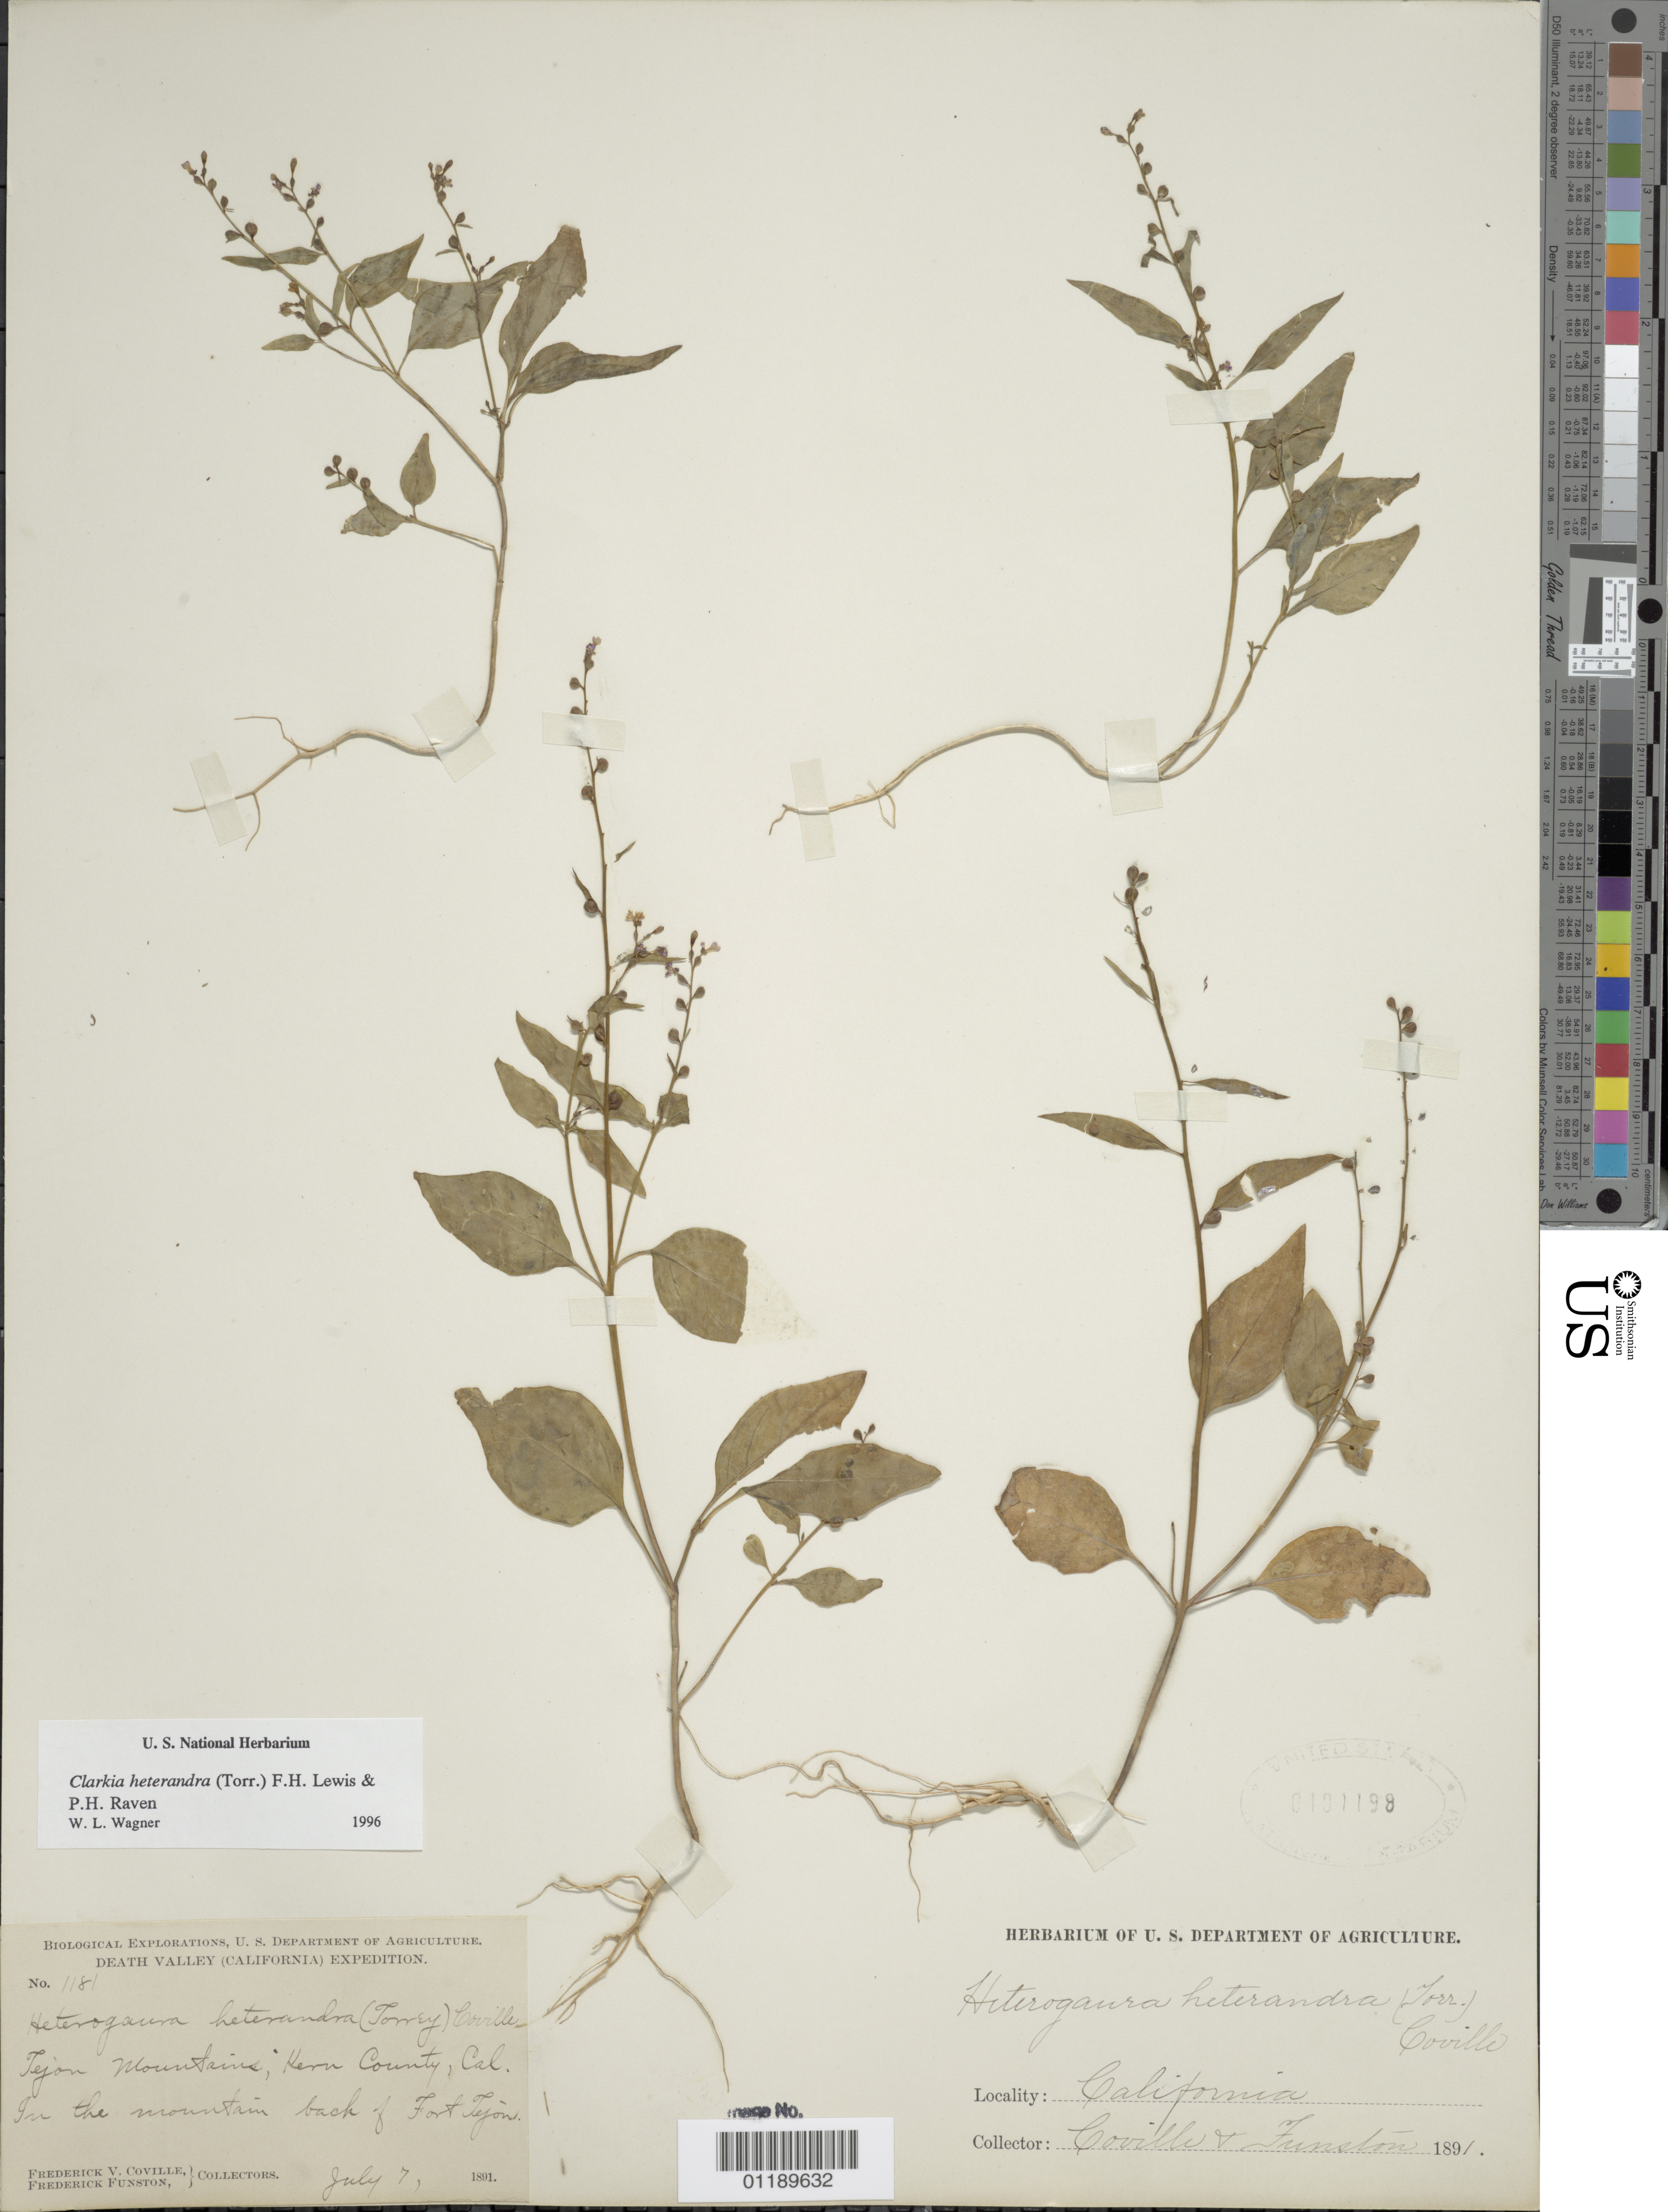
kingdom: Plantae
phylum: Tracheophyta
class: Magnoliopsida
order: Myrtales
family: Onagraceae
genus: Clarkia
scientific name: Clarkia heterandra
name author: (Torr.) F. H. Lewis & P.H. Raven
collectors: F. V. Coville & F. Funston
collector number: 1181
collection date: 1891-07-07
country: United States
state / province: California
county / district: Kern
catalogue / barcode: US 101198